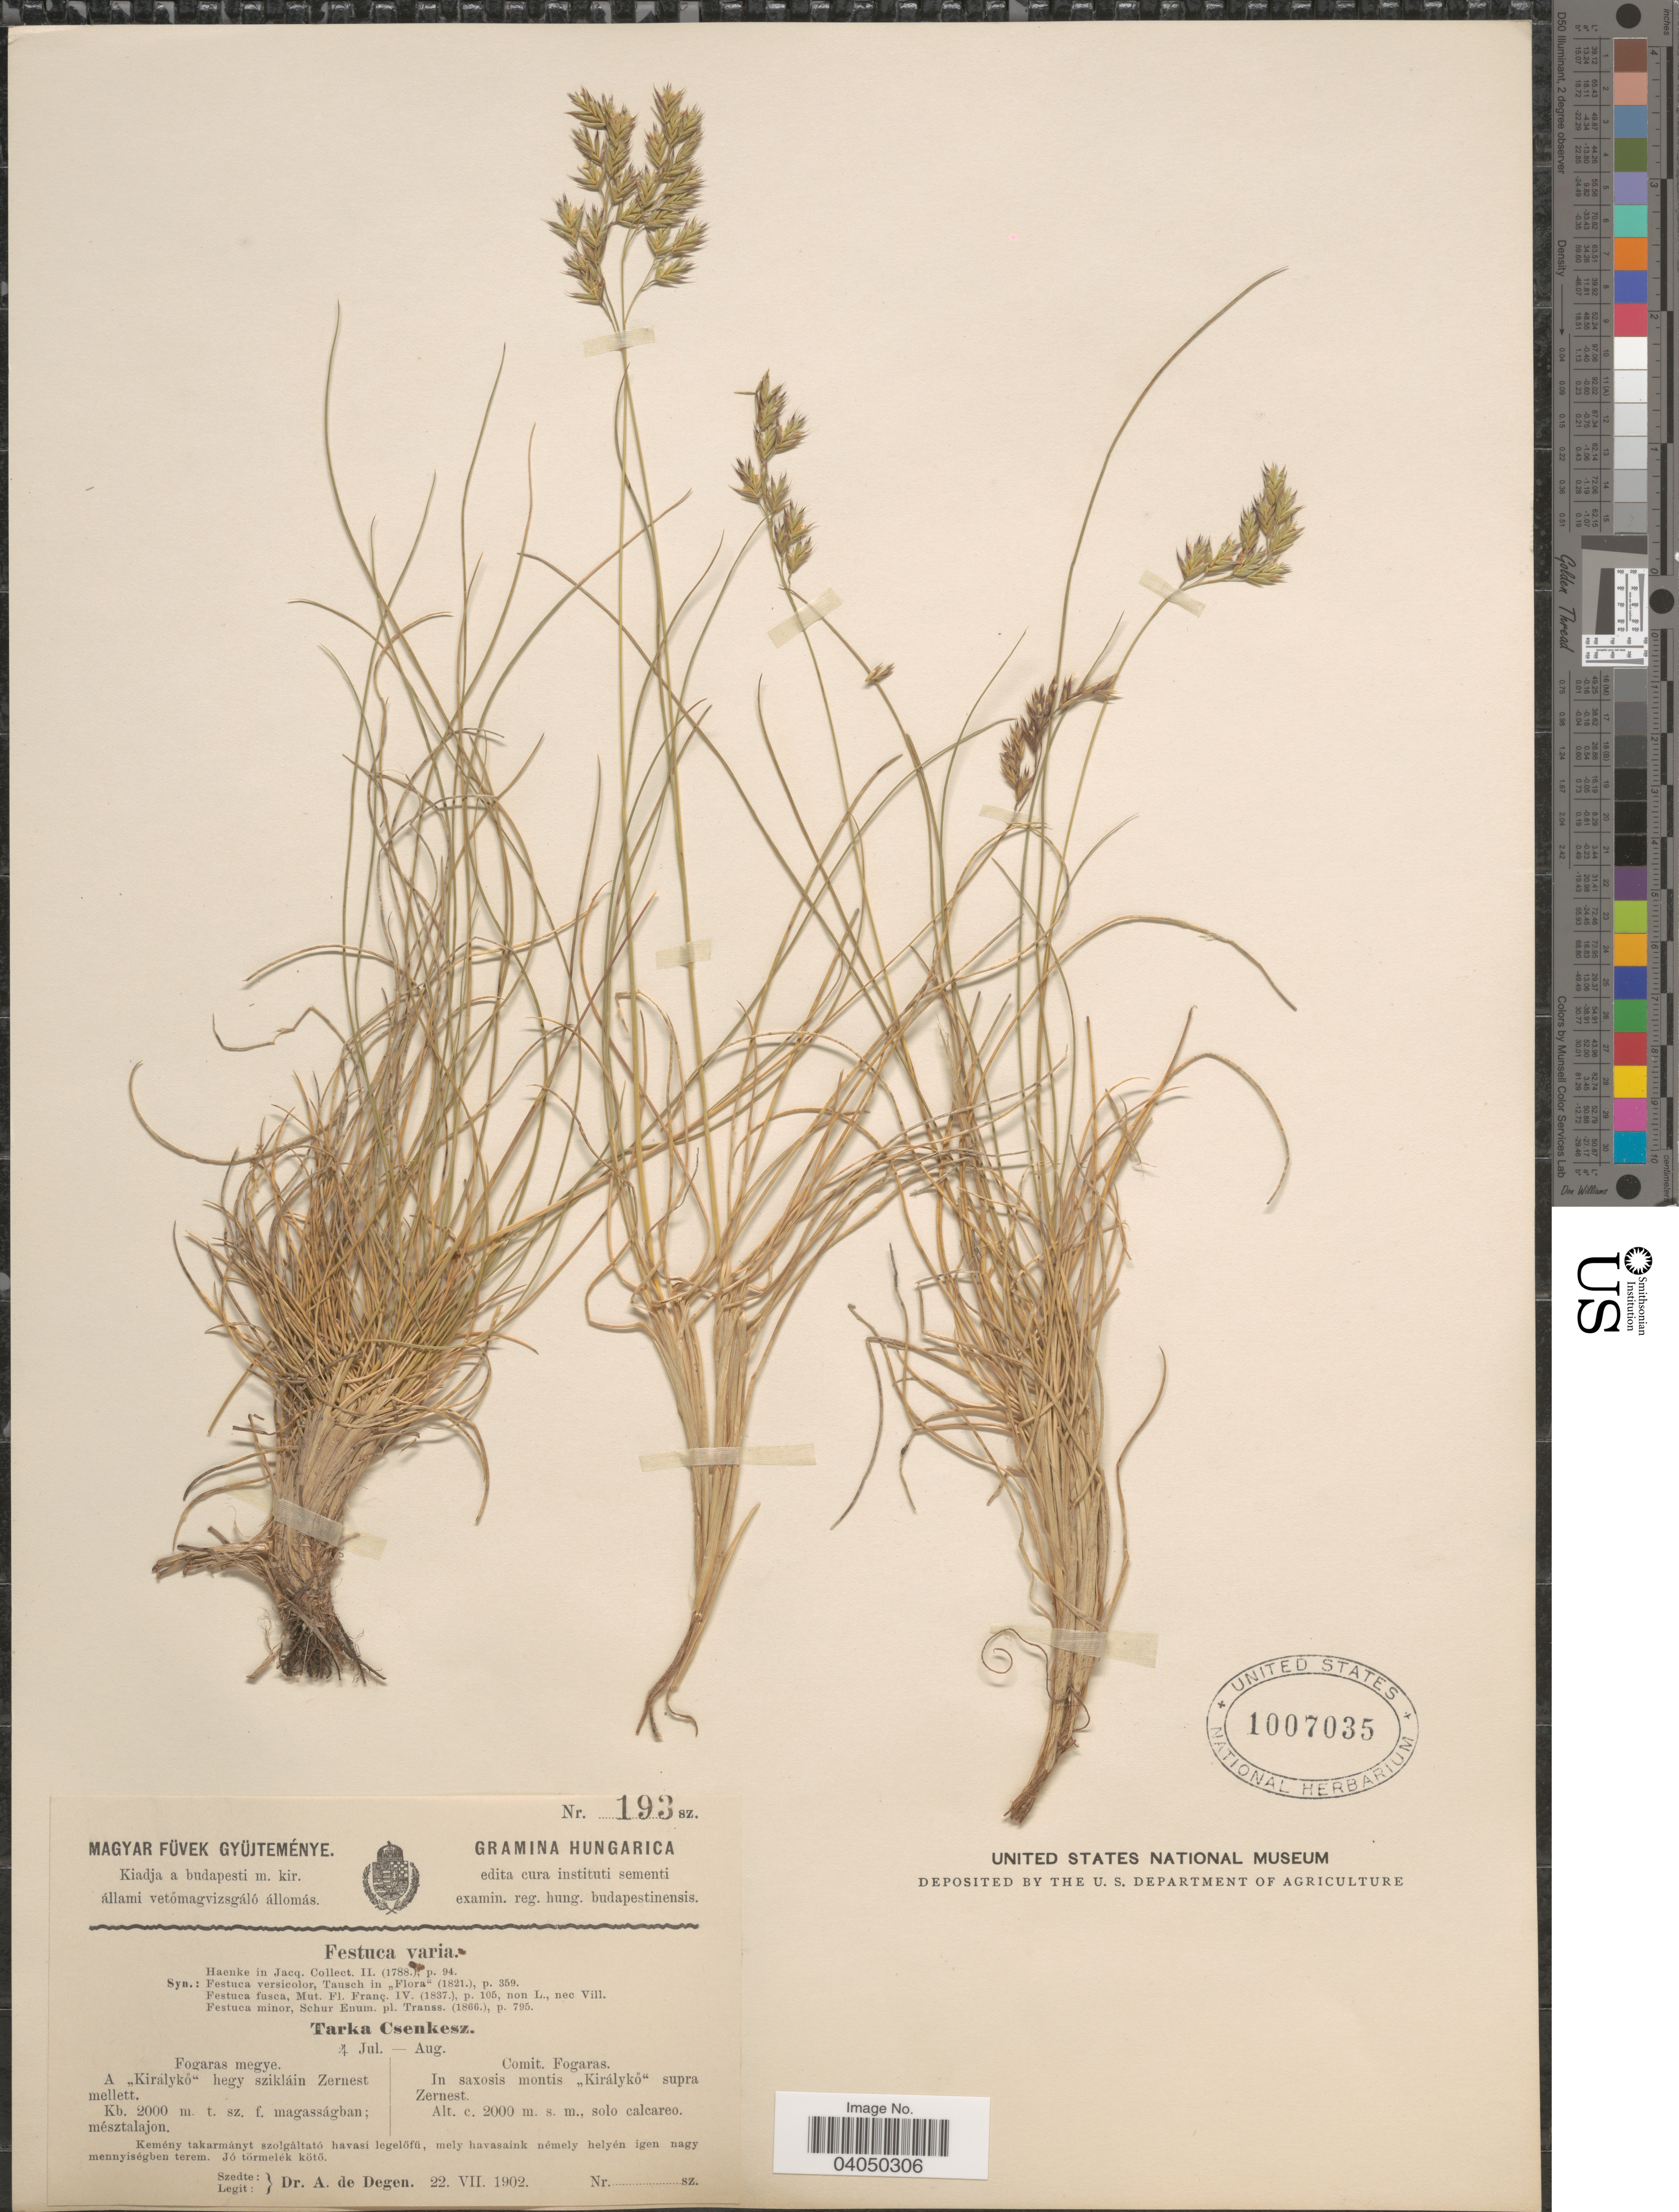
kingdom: Plantae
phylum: Tracheophyta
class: Liliopsida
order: Poales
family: Poaceae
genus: Festuca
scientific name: Festuca varia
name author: Haenke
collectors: A. Degen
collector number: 193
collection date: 1902-07-22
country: Romania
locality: Comit. Fogaras. In saxosis montis "Királyko" supra Zernest.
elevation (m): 2000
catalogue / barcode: US 1007035